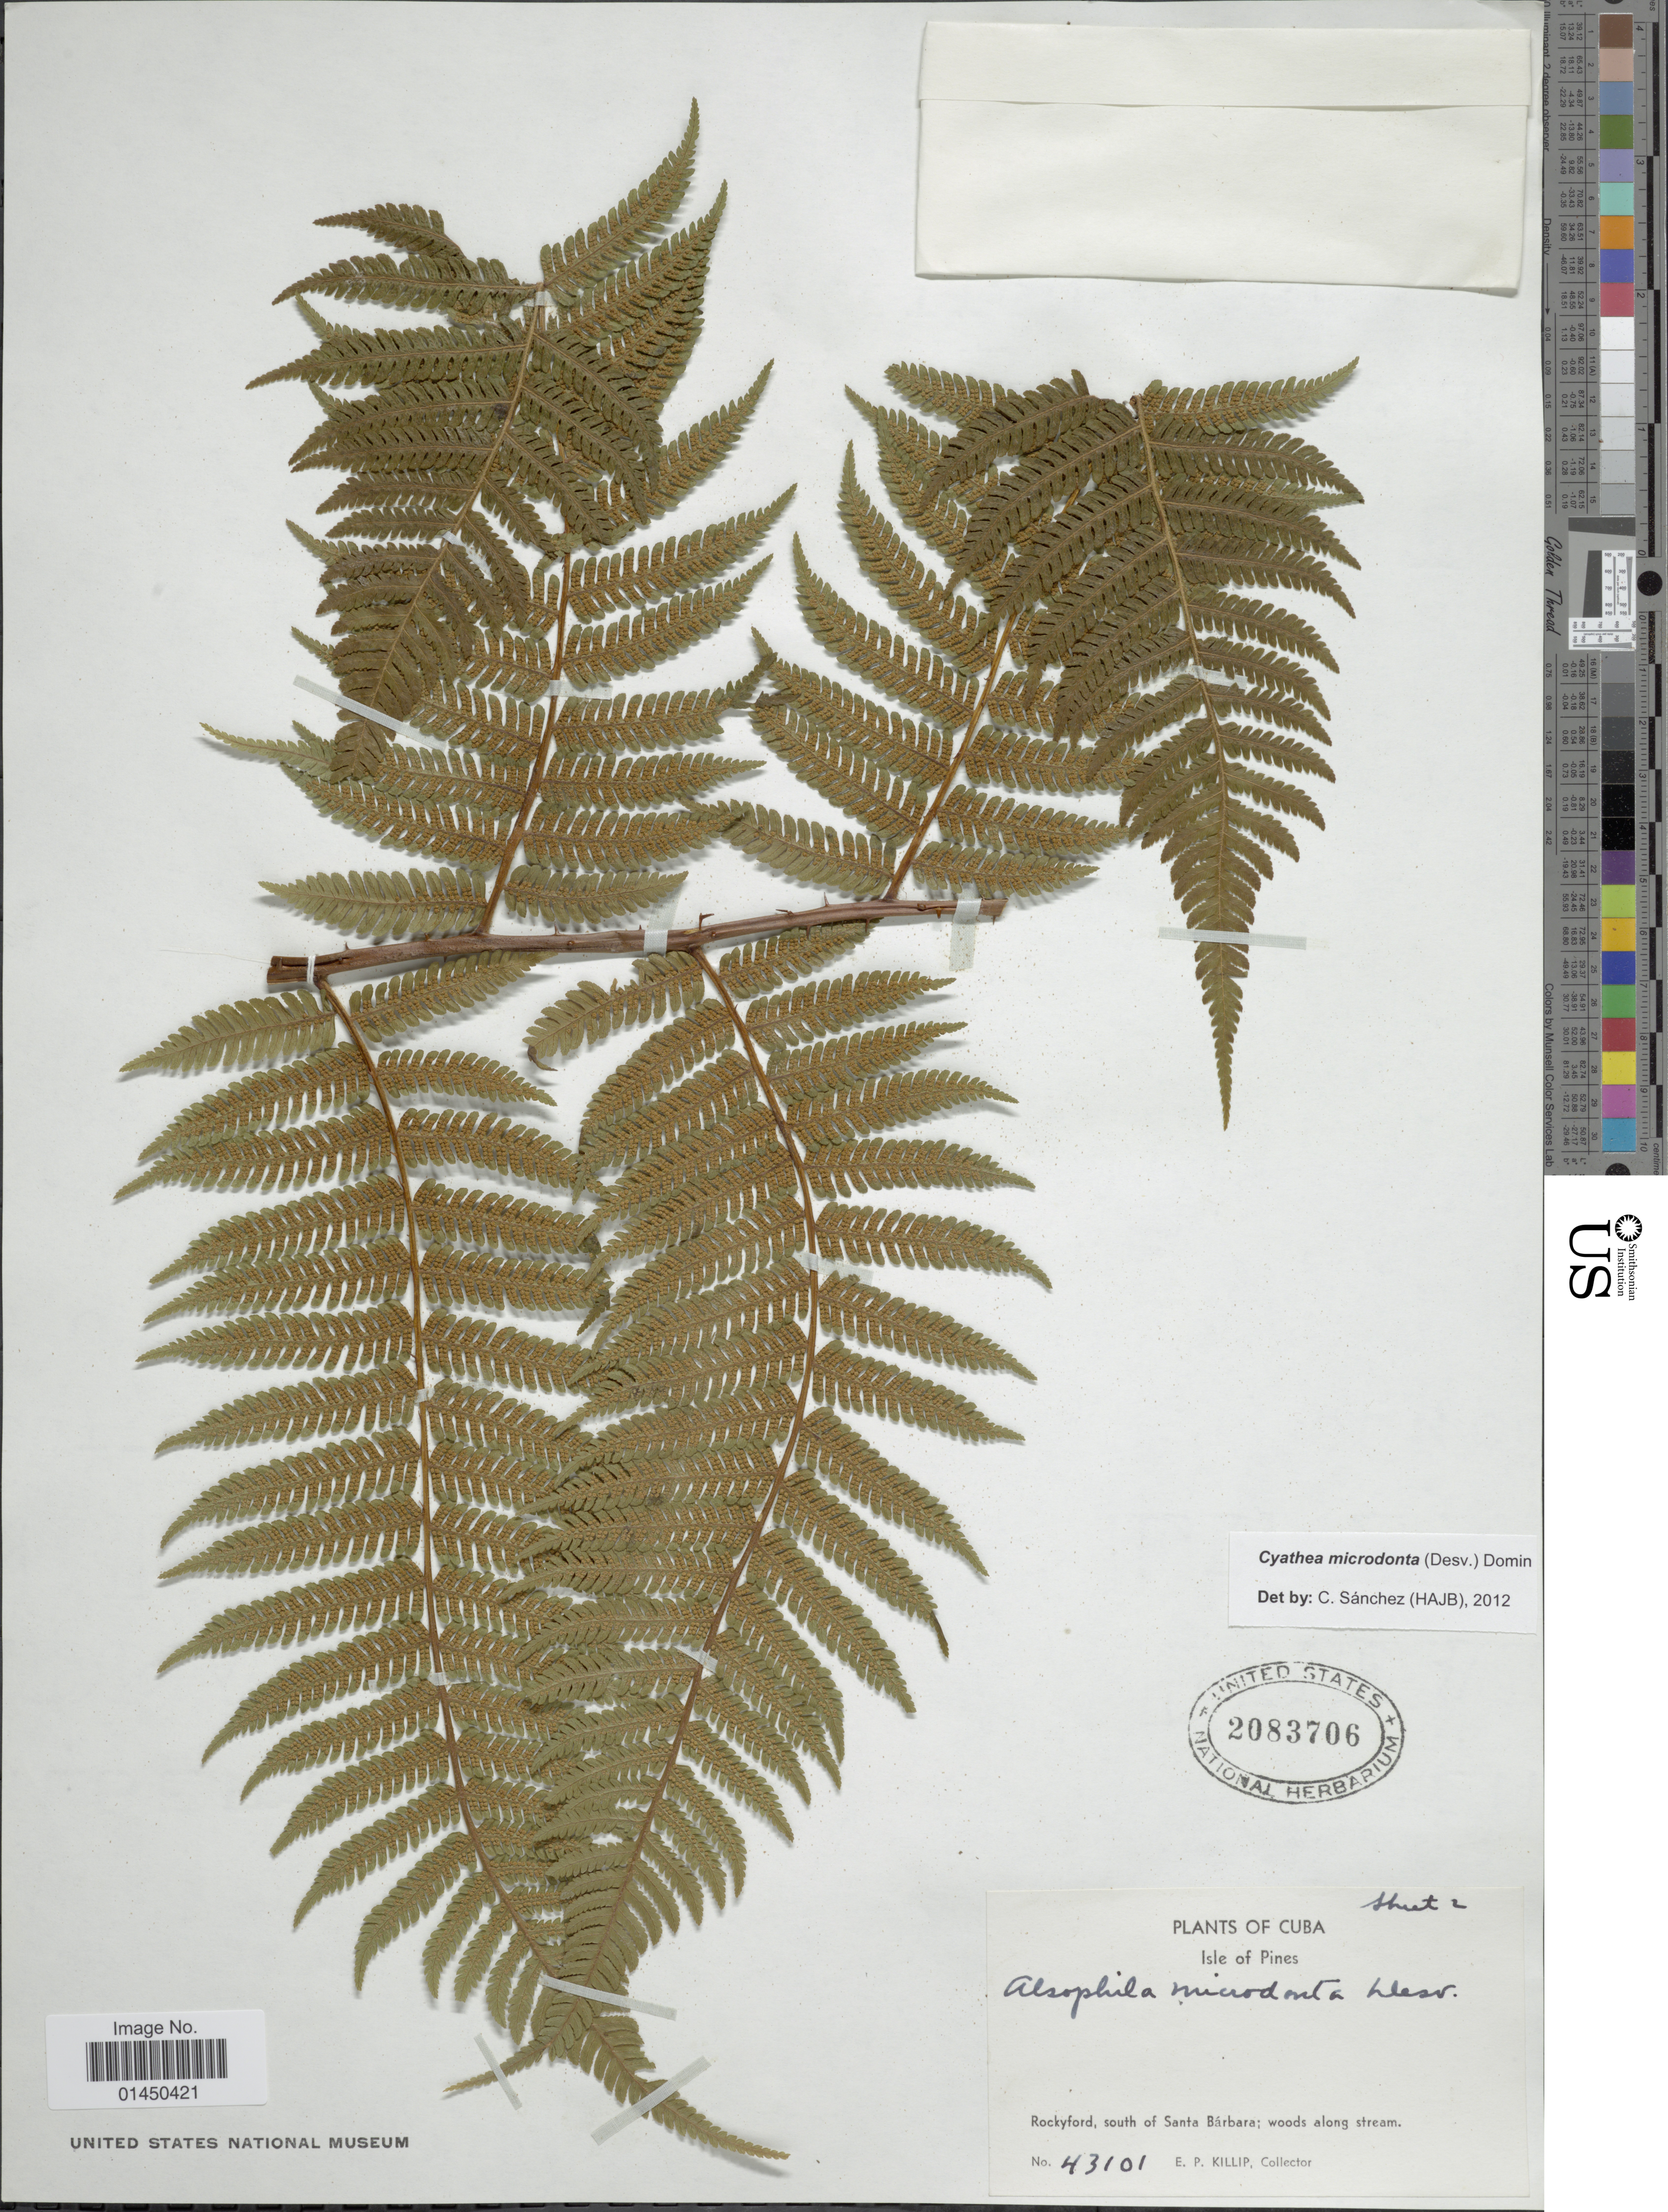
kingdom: Plantae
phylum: Tracheophyta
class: Polypodiopsida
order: Cyatheales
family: Cyatheaceae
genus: Cyathea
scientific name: Cyathea microdonta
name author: (Desv.) Domin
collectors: E. P. Killip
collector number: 43101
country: Cuba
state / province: Isla de la Juventud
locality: Isle of Pines, Rockyford, south of Santa Barbara, woods along stream.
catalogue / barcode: US 2083706